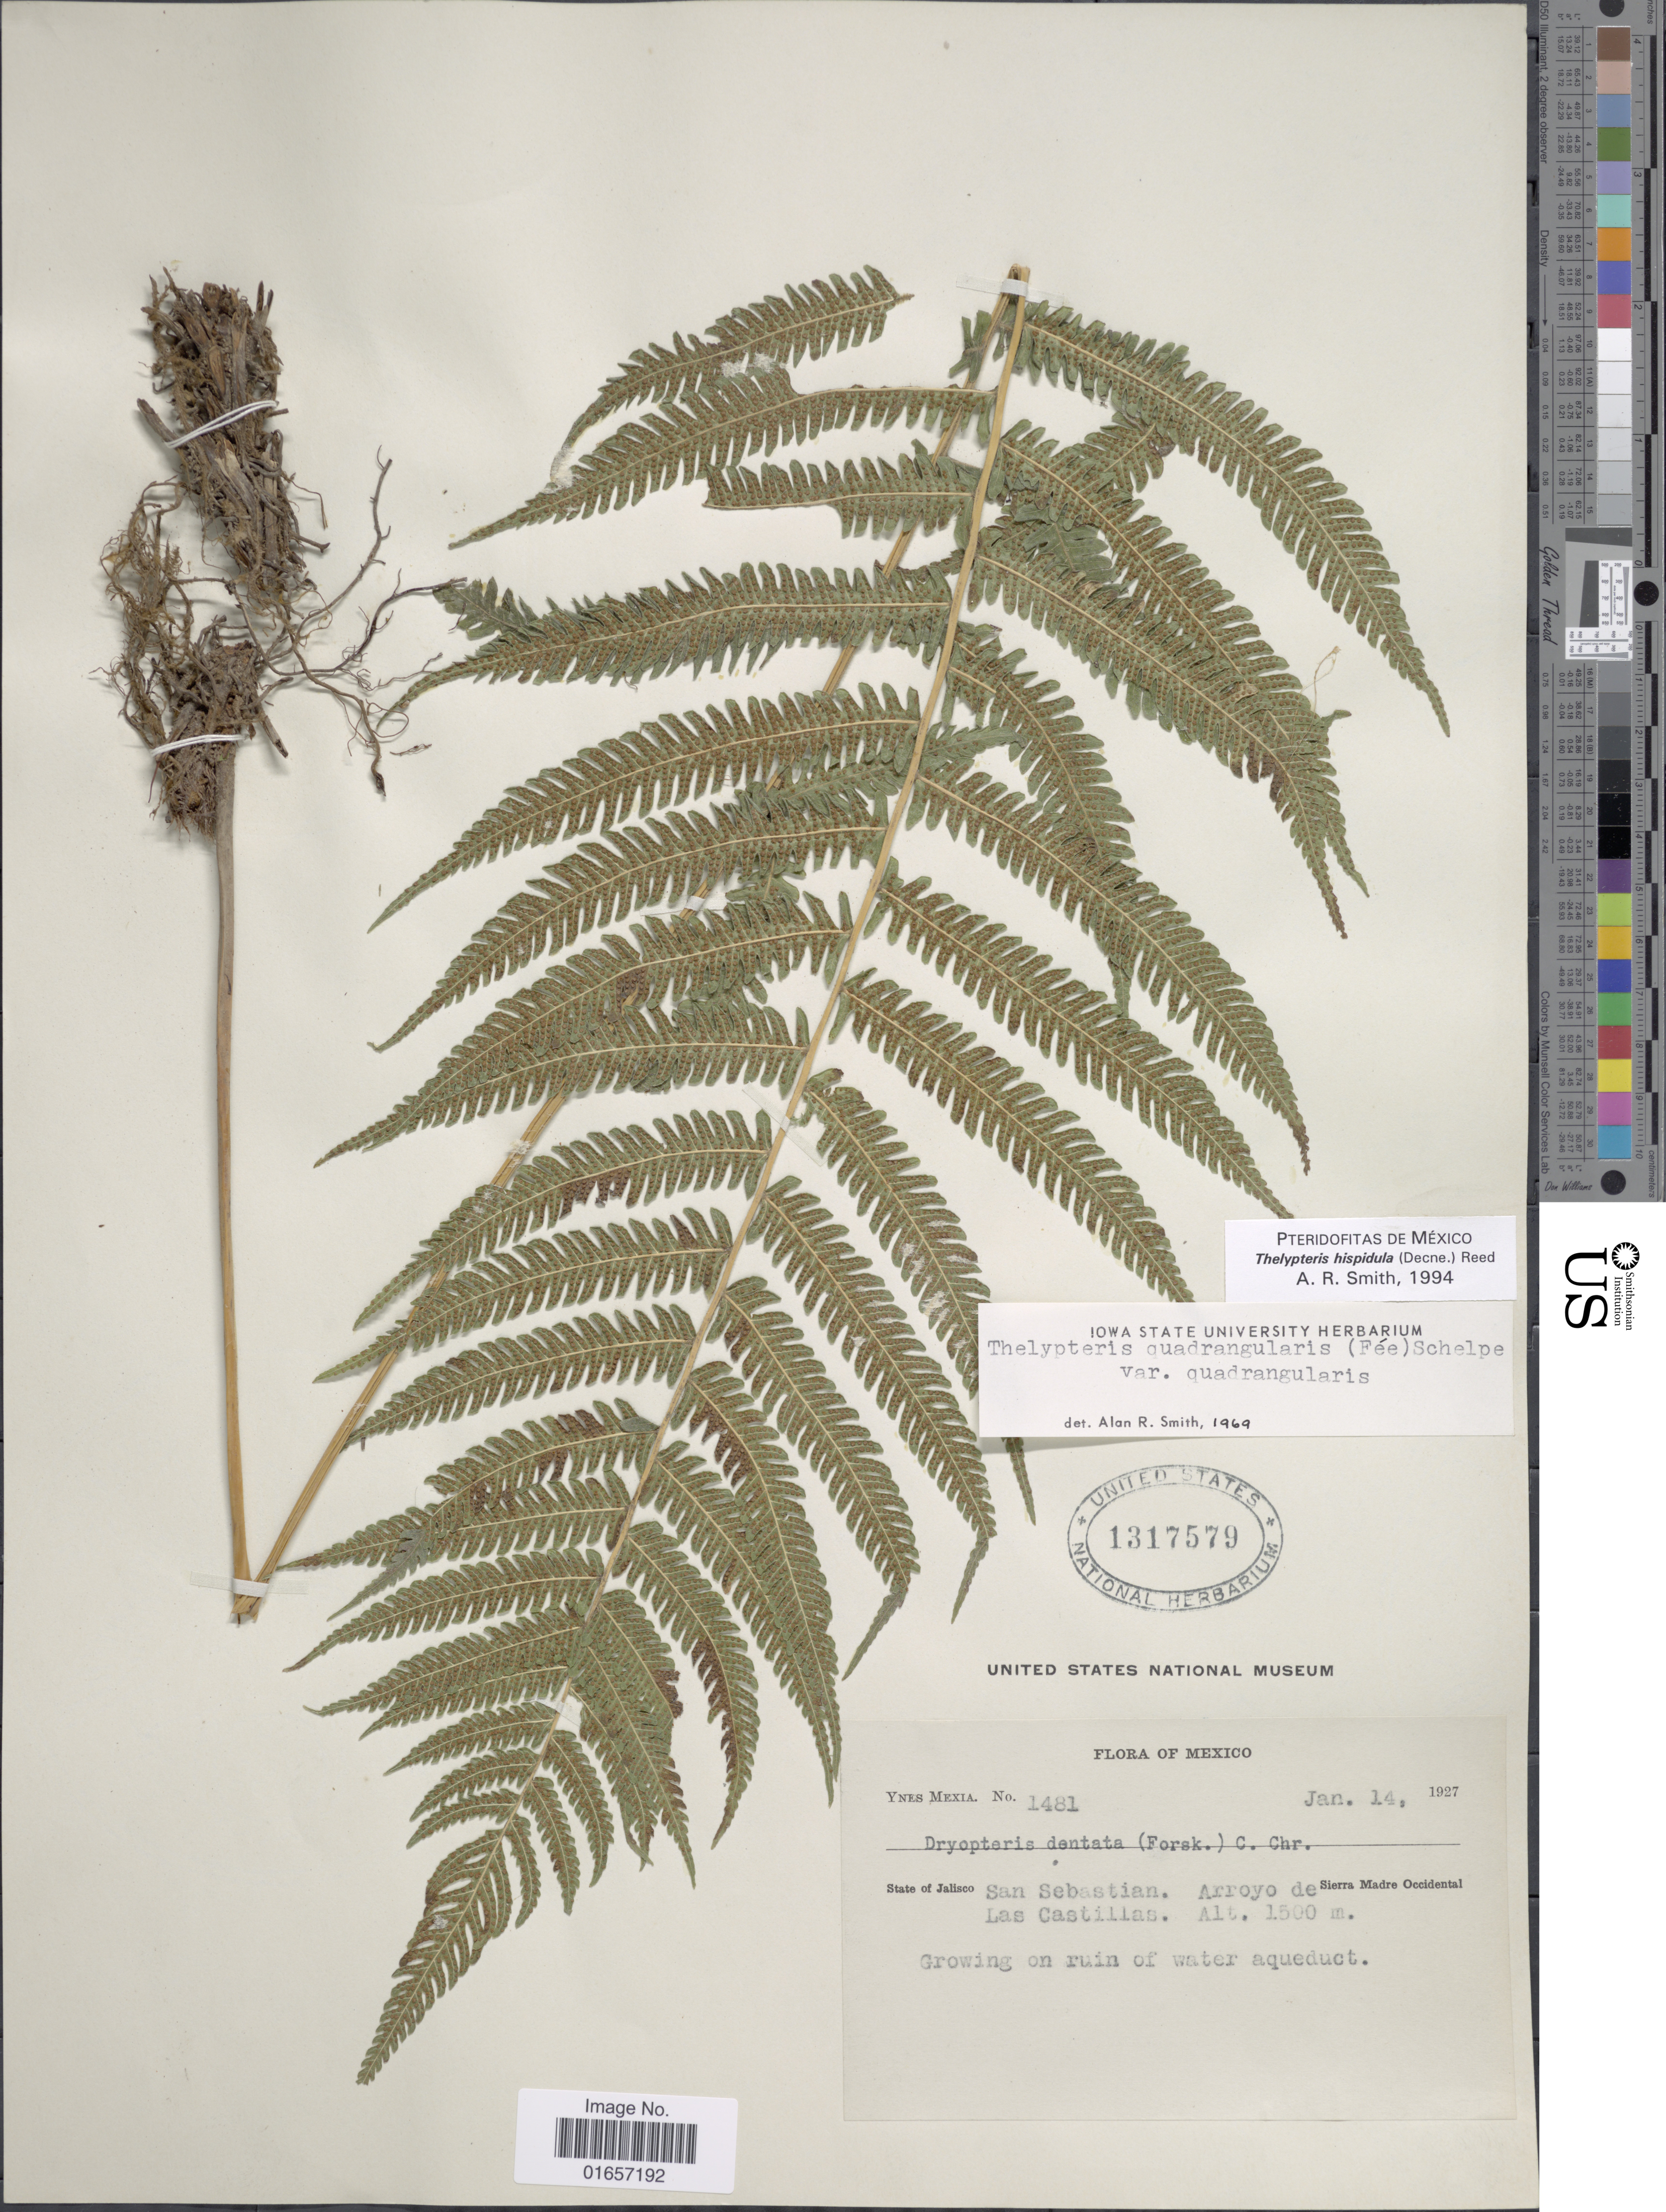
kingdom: Plantae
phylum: Tracheophyta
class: Polypodiopsida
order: Polypodiales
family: Thelypteridaceae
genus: Christella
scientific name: Christella hispidula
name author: (Decne.) Holttum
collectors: Y. Mexia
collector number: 1481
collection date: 1927-01-14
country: Mexico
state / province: Jalisco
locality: San Sebastian, Arroyo de Sierra Madre Occidental, Las Castillas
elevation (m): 1500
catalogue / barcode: US 1317579